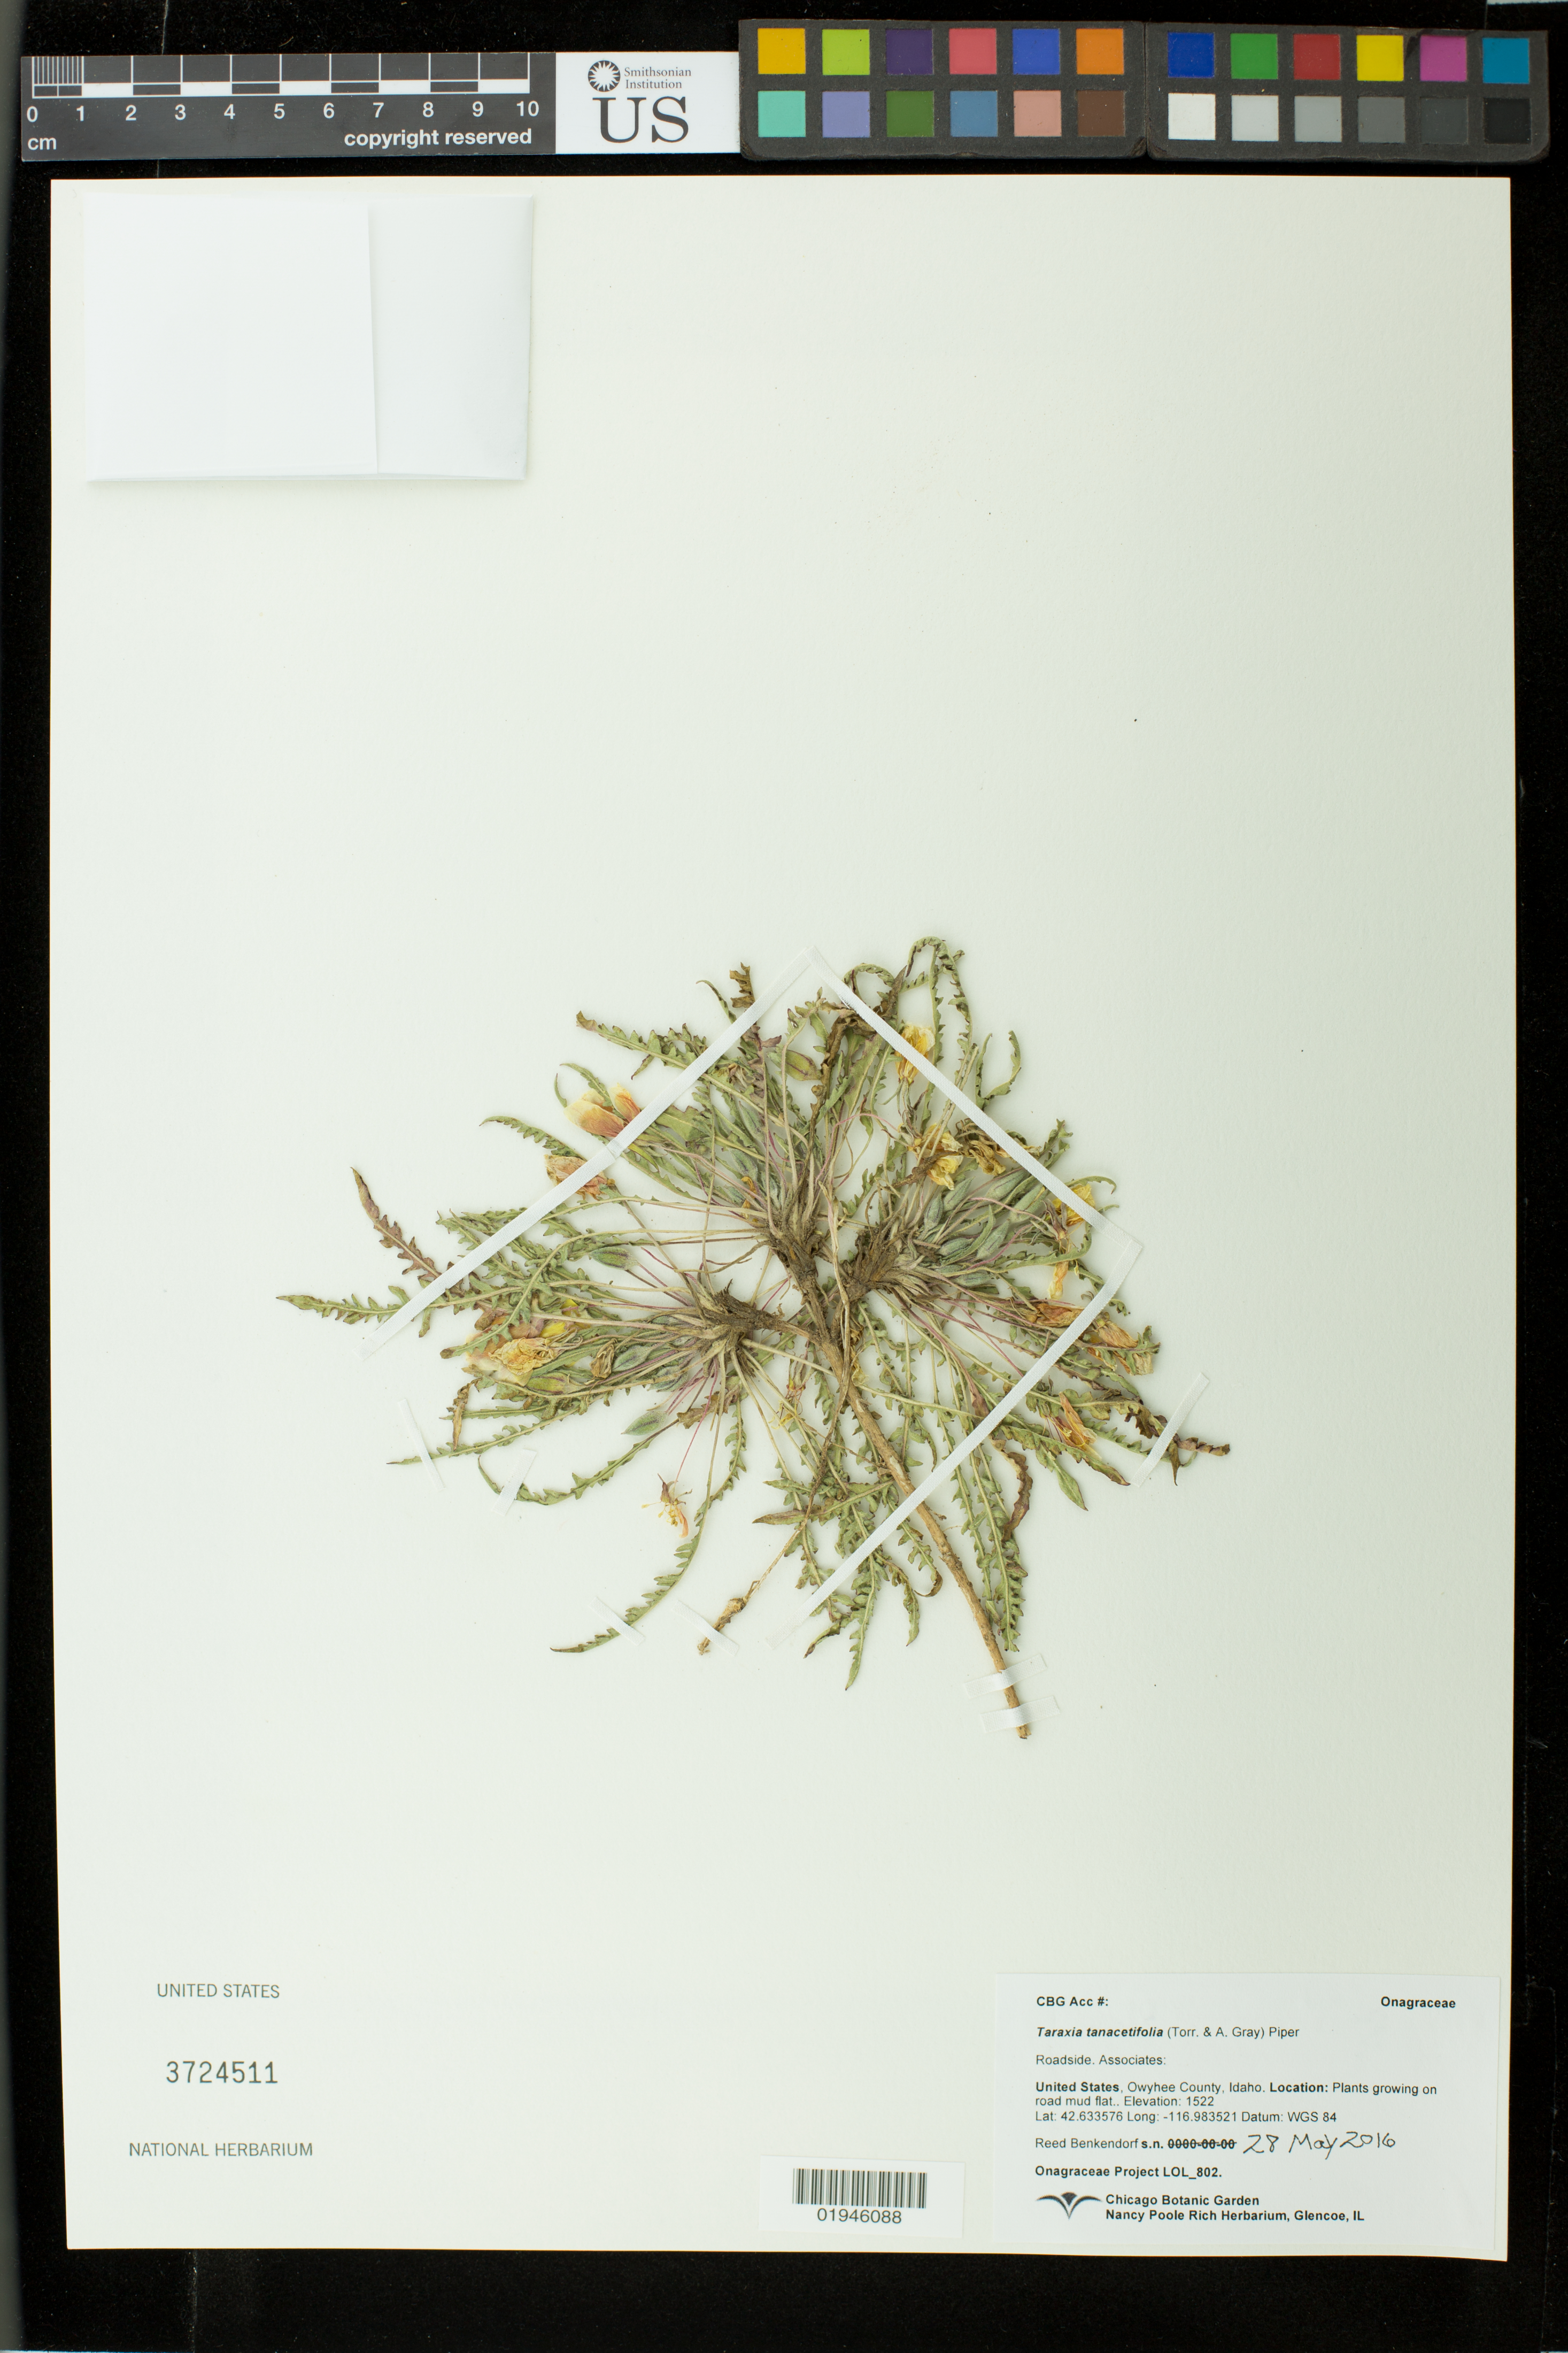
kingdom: Plantae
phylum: Tracheophyta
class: Magnoliopsida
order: Myrtales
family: Onagraceae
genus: Taraxia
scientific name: Taraxia tanacetifolia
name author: (Torr. & A. Gray) Piper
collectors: R. Benkendorf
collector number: LOL 802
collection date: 2016-05-28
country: United States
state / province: Idaho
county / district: Owyhee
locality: Jordan Valley, plants growing on road mud flat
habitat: Roadside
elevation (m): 1522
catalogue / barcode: US 3724511